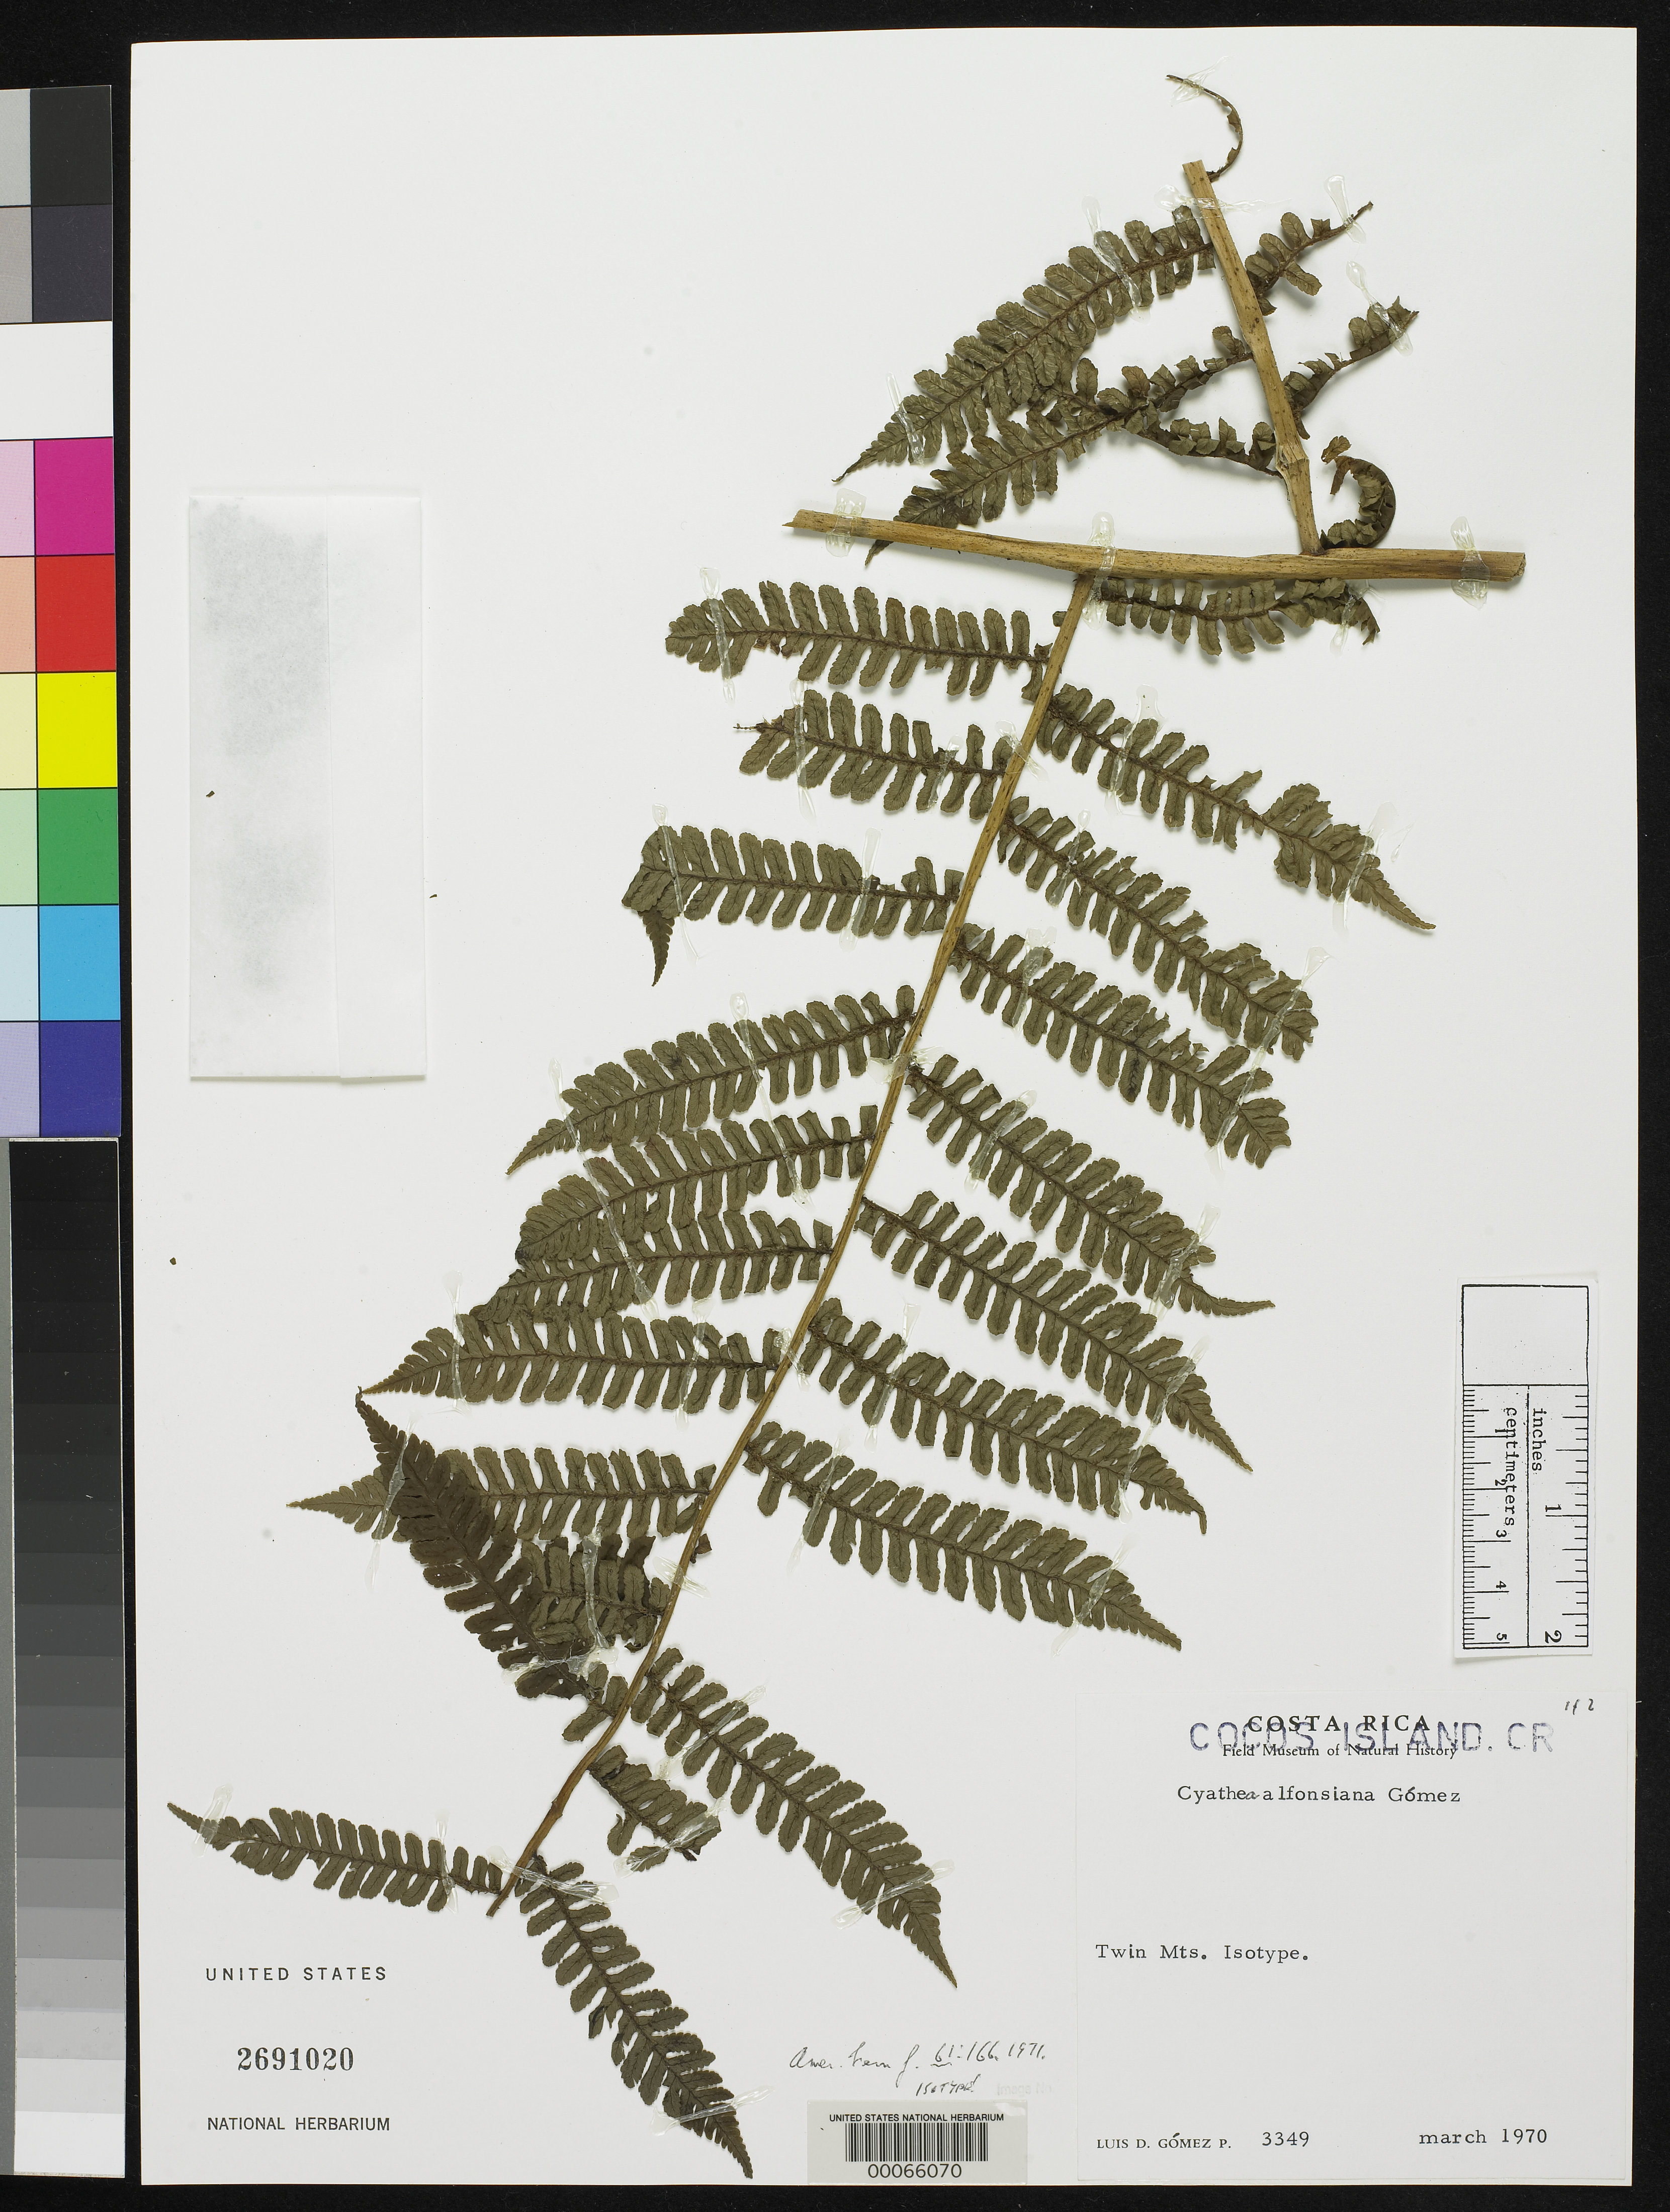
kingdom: Plantae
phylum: Tracheophyta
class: Polypodiopsida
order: Cyatheales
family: Cyatheaceae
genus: Cyathea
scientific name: Cyathea alfonsiana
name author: L.D. Gómez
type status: Isotype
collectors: L. D. Gómez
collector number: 3349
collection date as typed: Mar 1970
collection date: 1970-03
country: Costa Rica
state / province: Puntarenas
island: Cocos Island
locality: Twin Mountains. (Costa Rica, Puntarenas)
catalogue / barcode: US 2691020